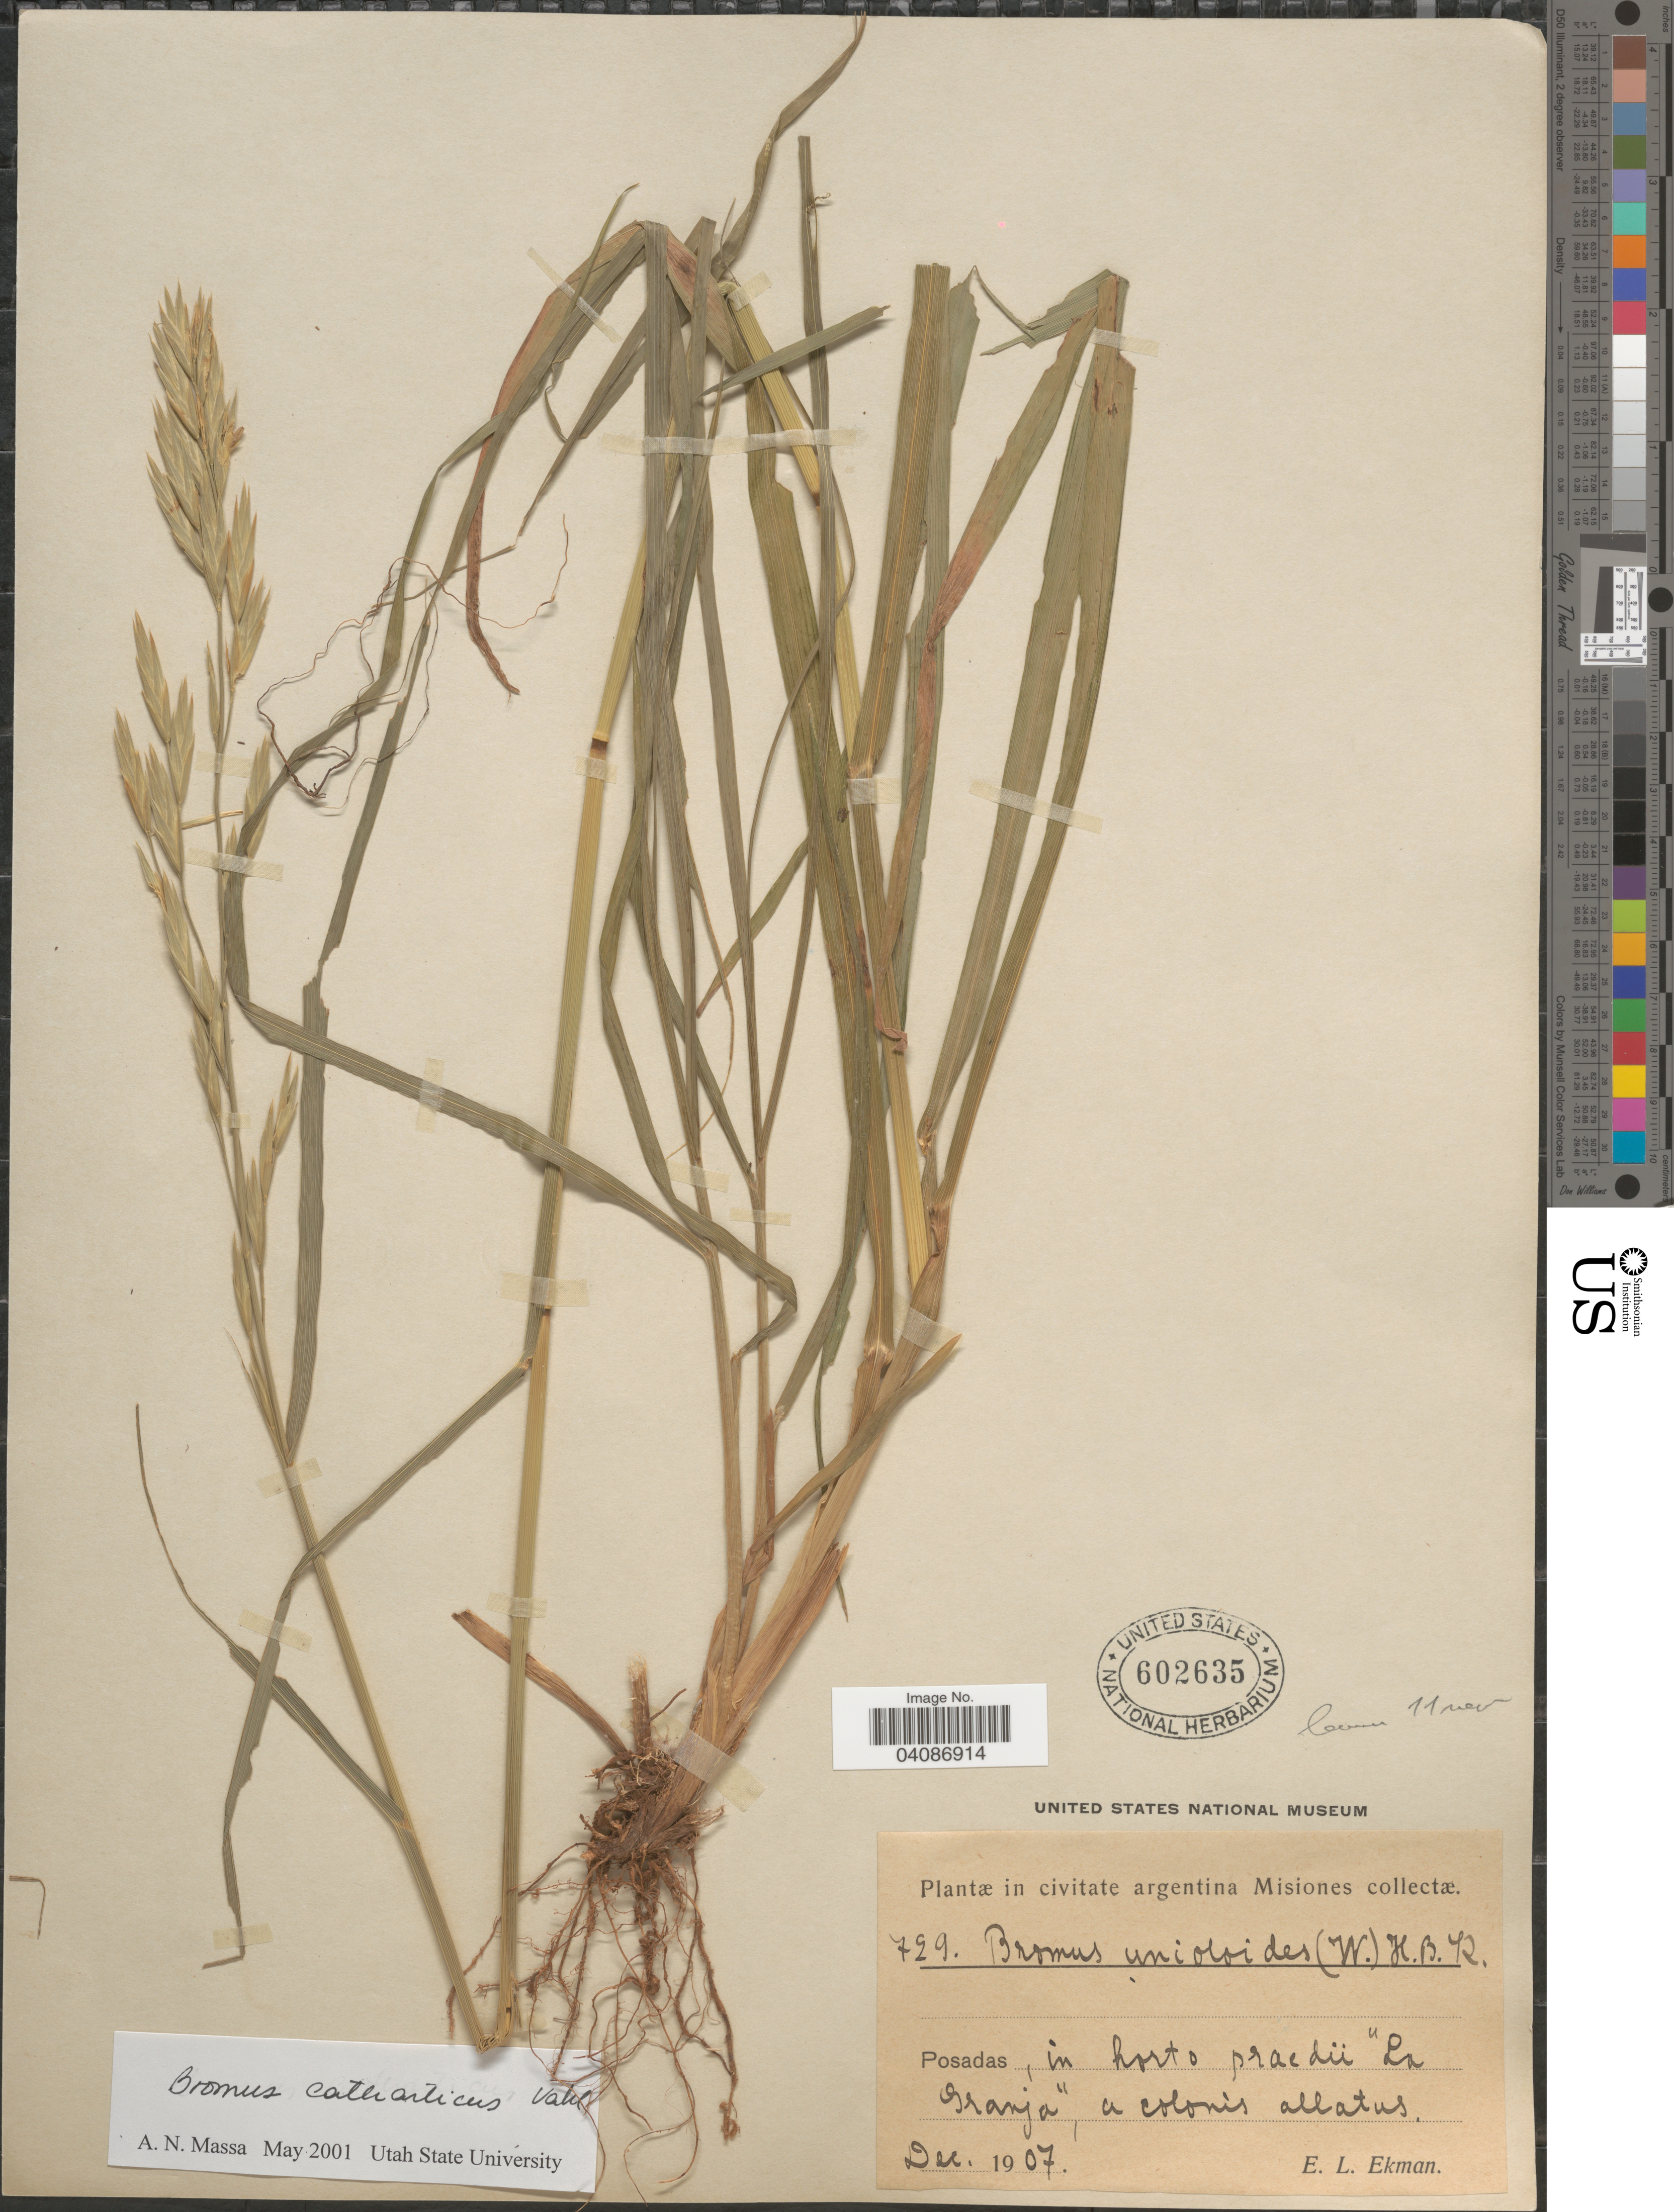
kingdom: Plantae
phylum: Tracheophyta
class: Liliopsida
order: Poales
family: Poaceae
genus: Bromus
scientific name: Bromus catharticus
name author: Vahl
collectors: E. L. Ekman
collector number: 729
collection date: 1907-12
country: Argentina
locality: Civitate argentina Misiones collectæ. Posadas, in horto praedii "La Granja", a colonis allatus.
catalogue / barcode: US 602635